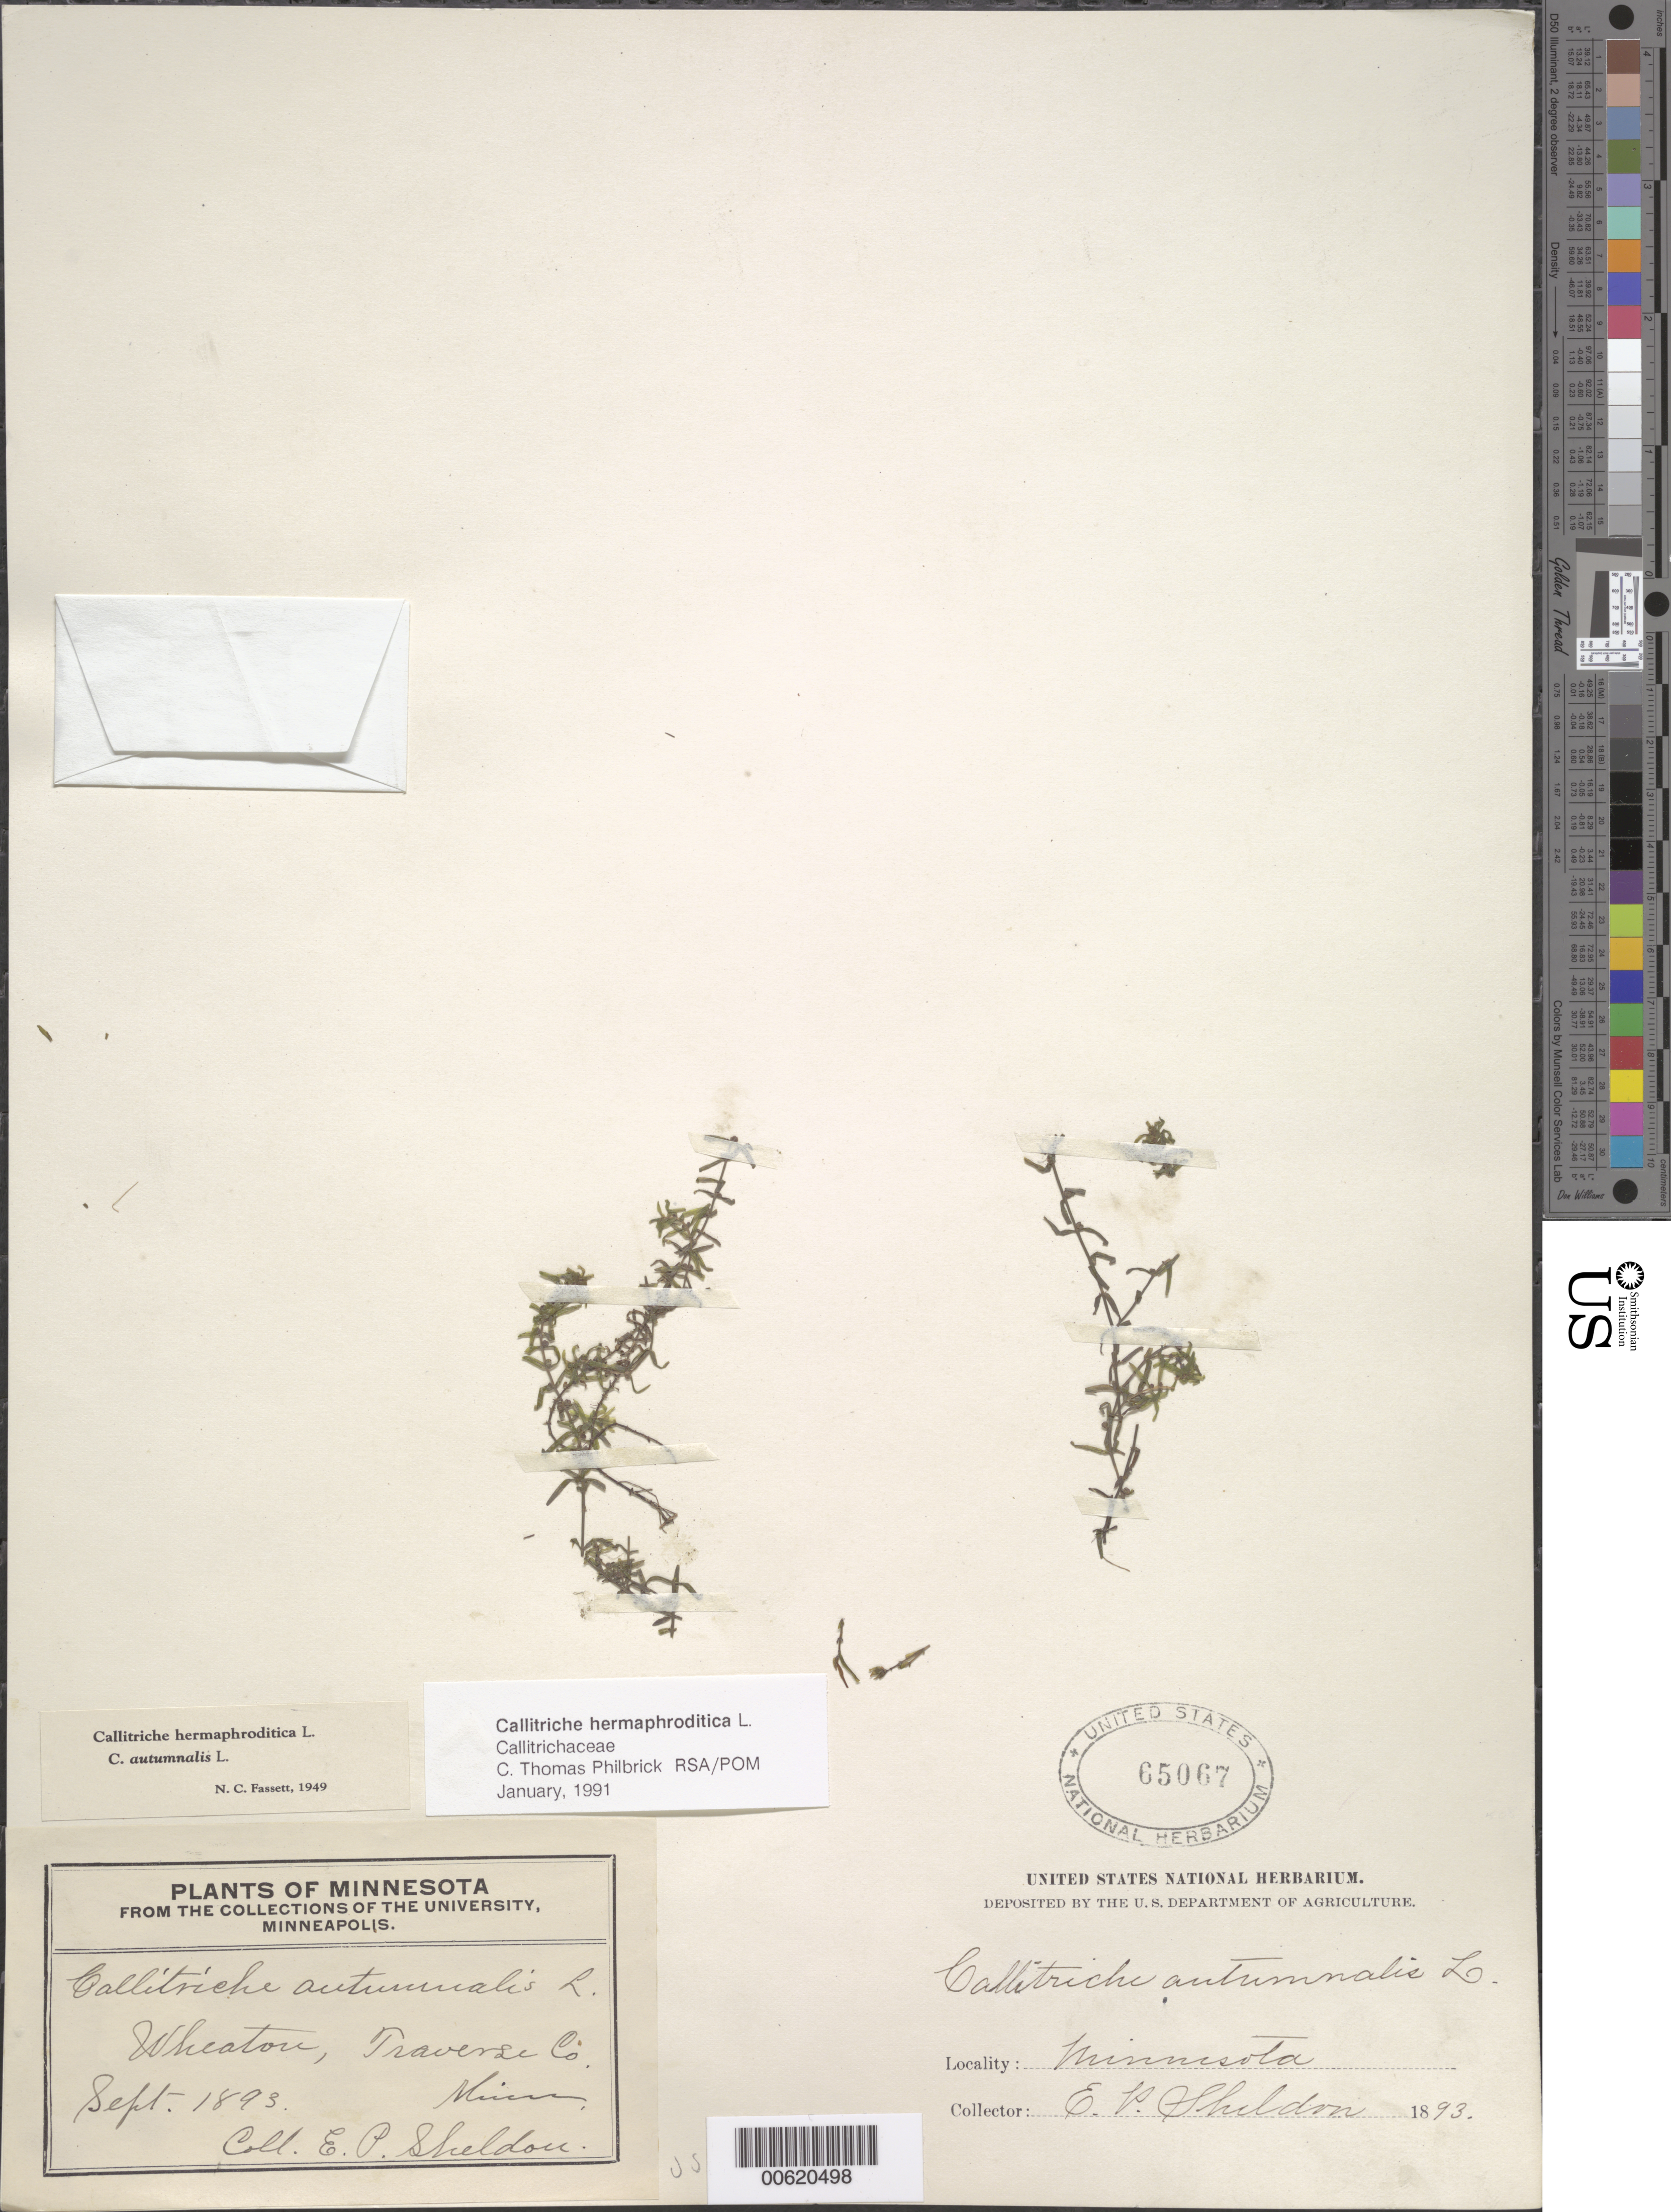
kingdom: Plantae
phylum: Tracheophyta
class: Magnoliopsida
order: Lamiales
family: Plantaginaceae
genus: Callitriche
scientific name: Callitriche hermaphroditica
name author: L.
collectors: E. P. Sheldon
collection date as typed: Sep 1893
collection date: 1893-09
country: United States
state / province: Minnesota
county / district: Traverse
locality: Wheaton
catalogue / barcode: US 65067